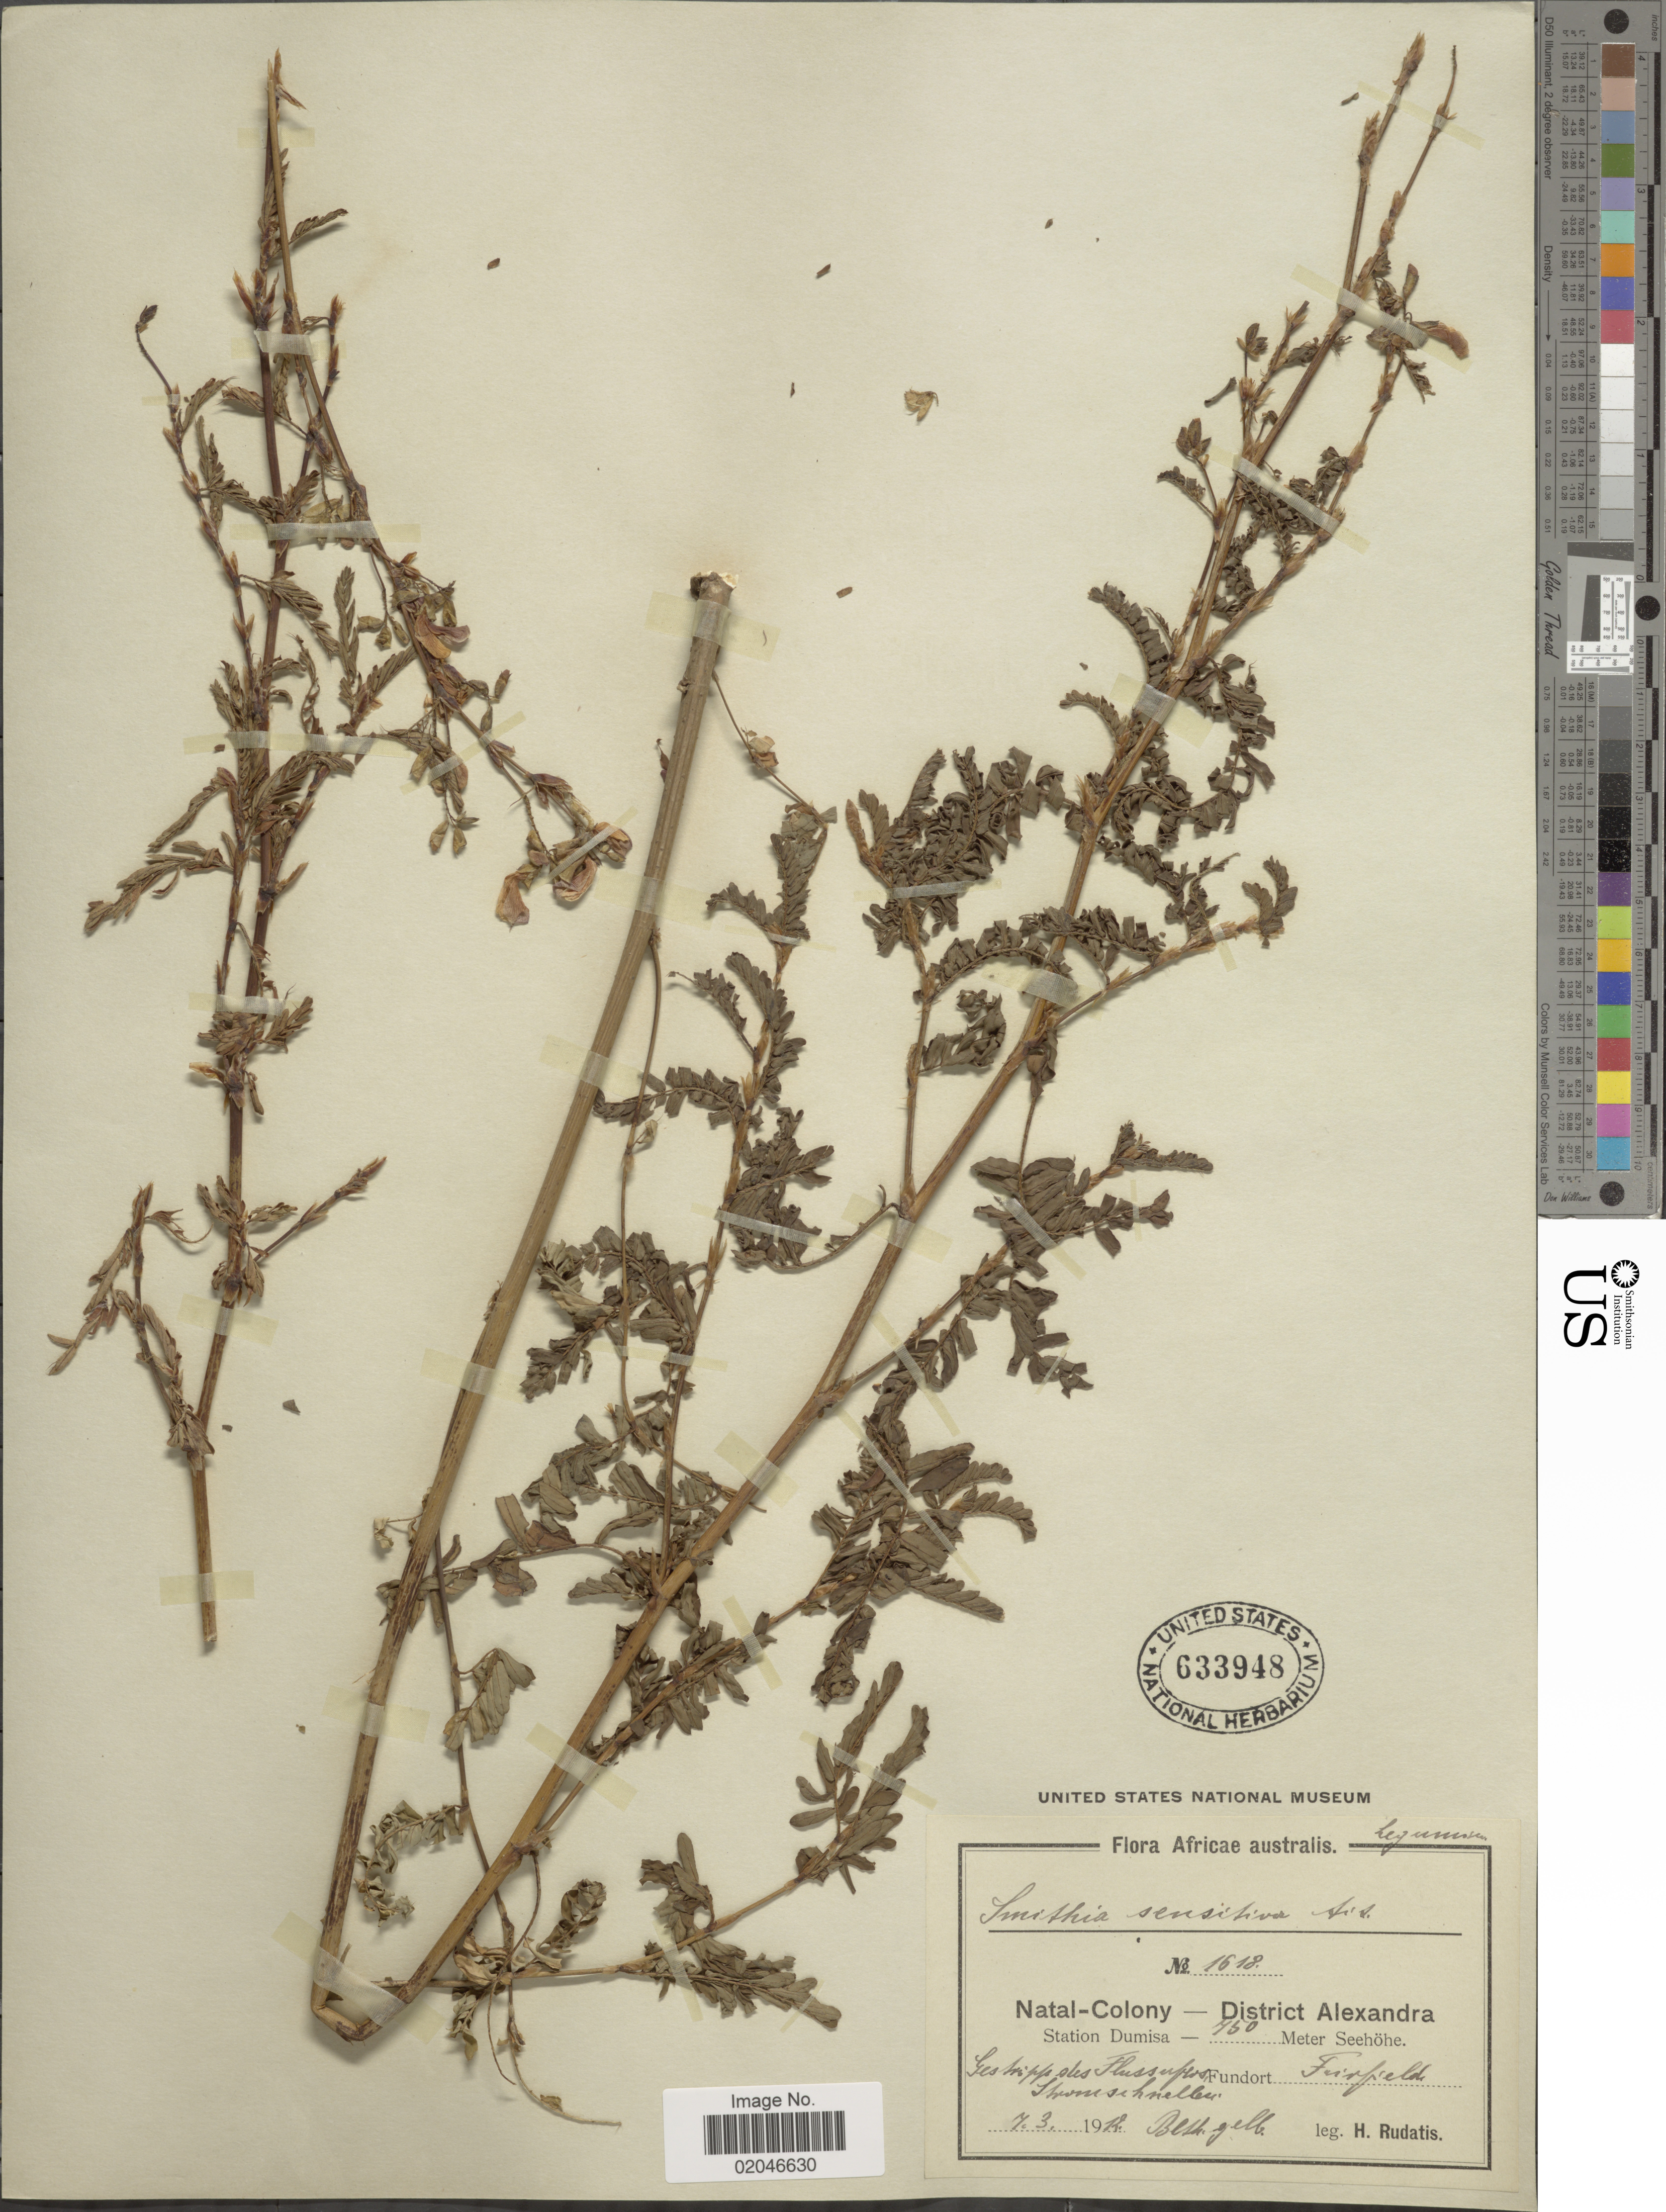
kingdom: Plantae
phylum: Tracheophyta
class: Magnoliopsida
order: Fabales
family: Fabaceae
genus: Smithia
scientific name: Smithia sensitiva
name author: Aiton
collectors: H. Rudatis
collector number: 1618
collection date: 1912-03-07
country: South Africa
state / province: KwaZulu-Natal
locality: Natal-Colony - District Alexandra, Station Dumisa, Gestrippe [illegible text]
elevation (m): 750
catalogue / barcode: US 633948